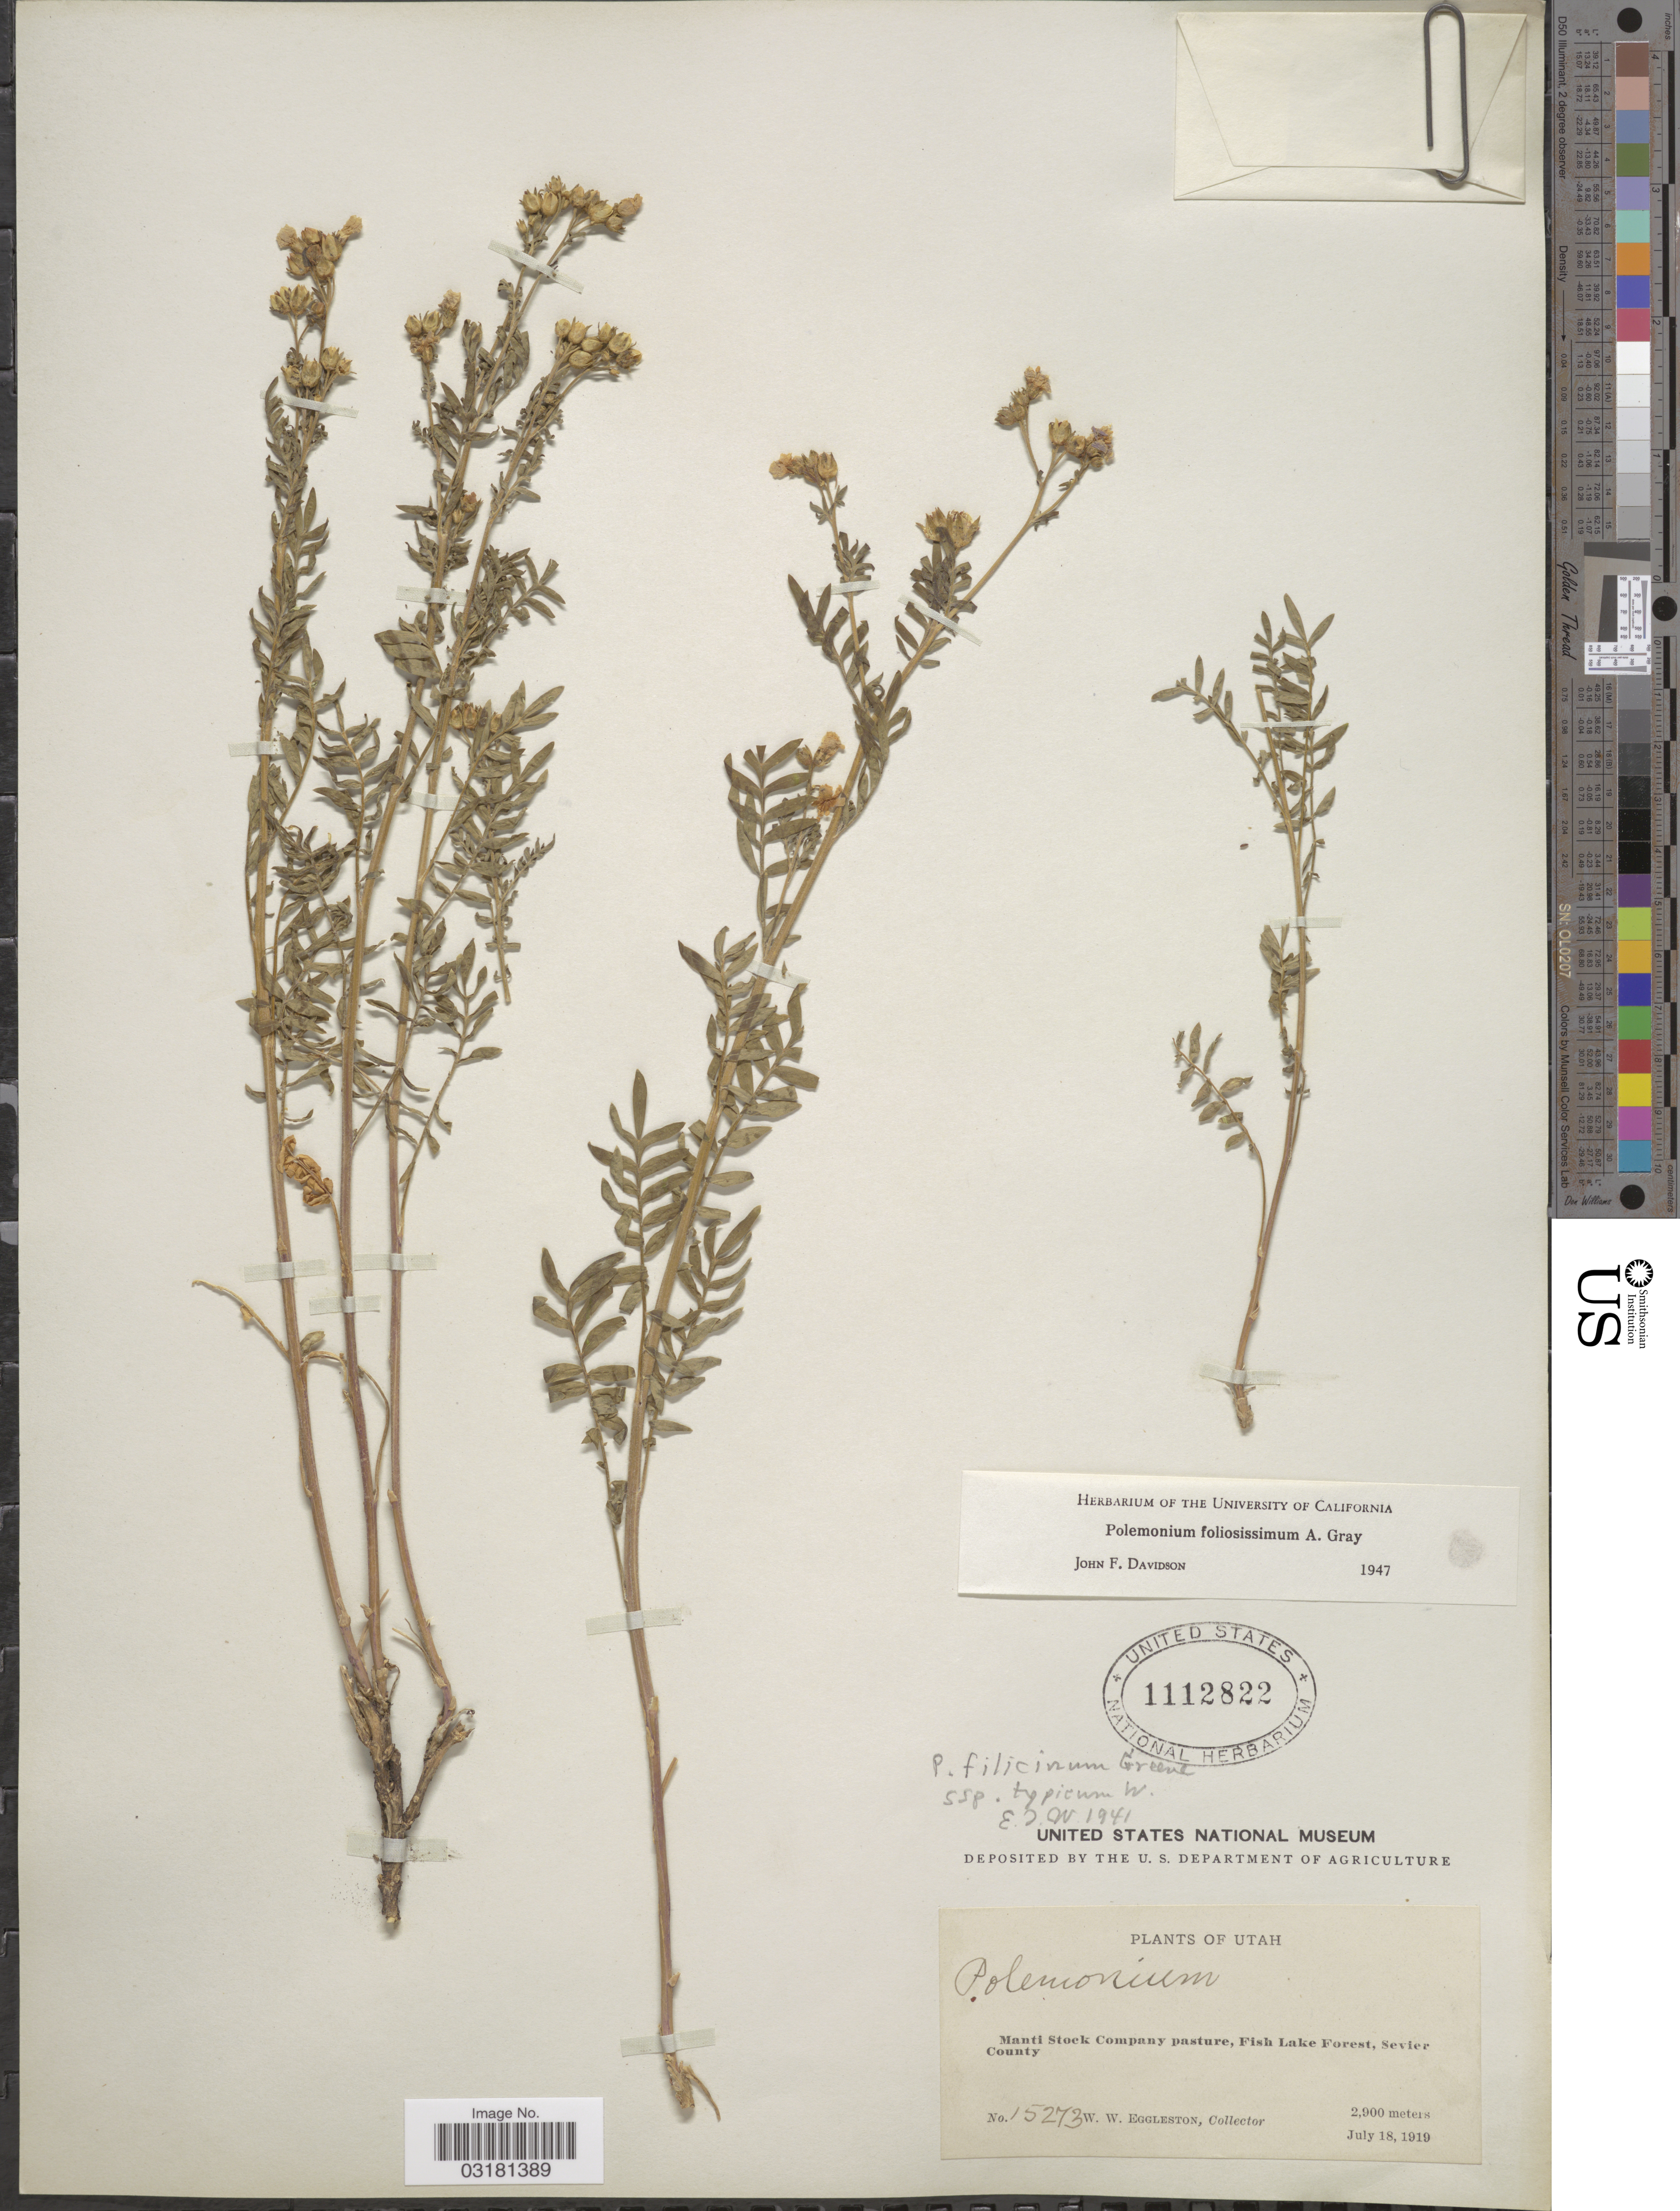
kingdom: Plantae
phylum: Tracheophyta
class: Magnoliopsida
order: Ericales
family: Polemoniaceae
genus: Polemonium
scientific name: Polemonium foliosissimum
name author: A. Gray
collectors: W. W. Eggleston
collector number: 15273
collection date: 1919-07-18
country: United States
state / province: Utah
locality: Manti Stock Company pasture, Fish Lake Forest, Sevier County.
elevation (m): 2900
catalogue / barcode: US 1112822